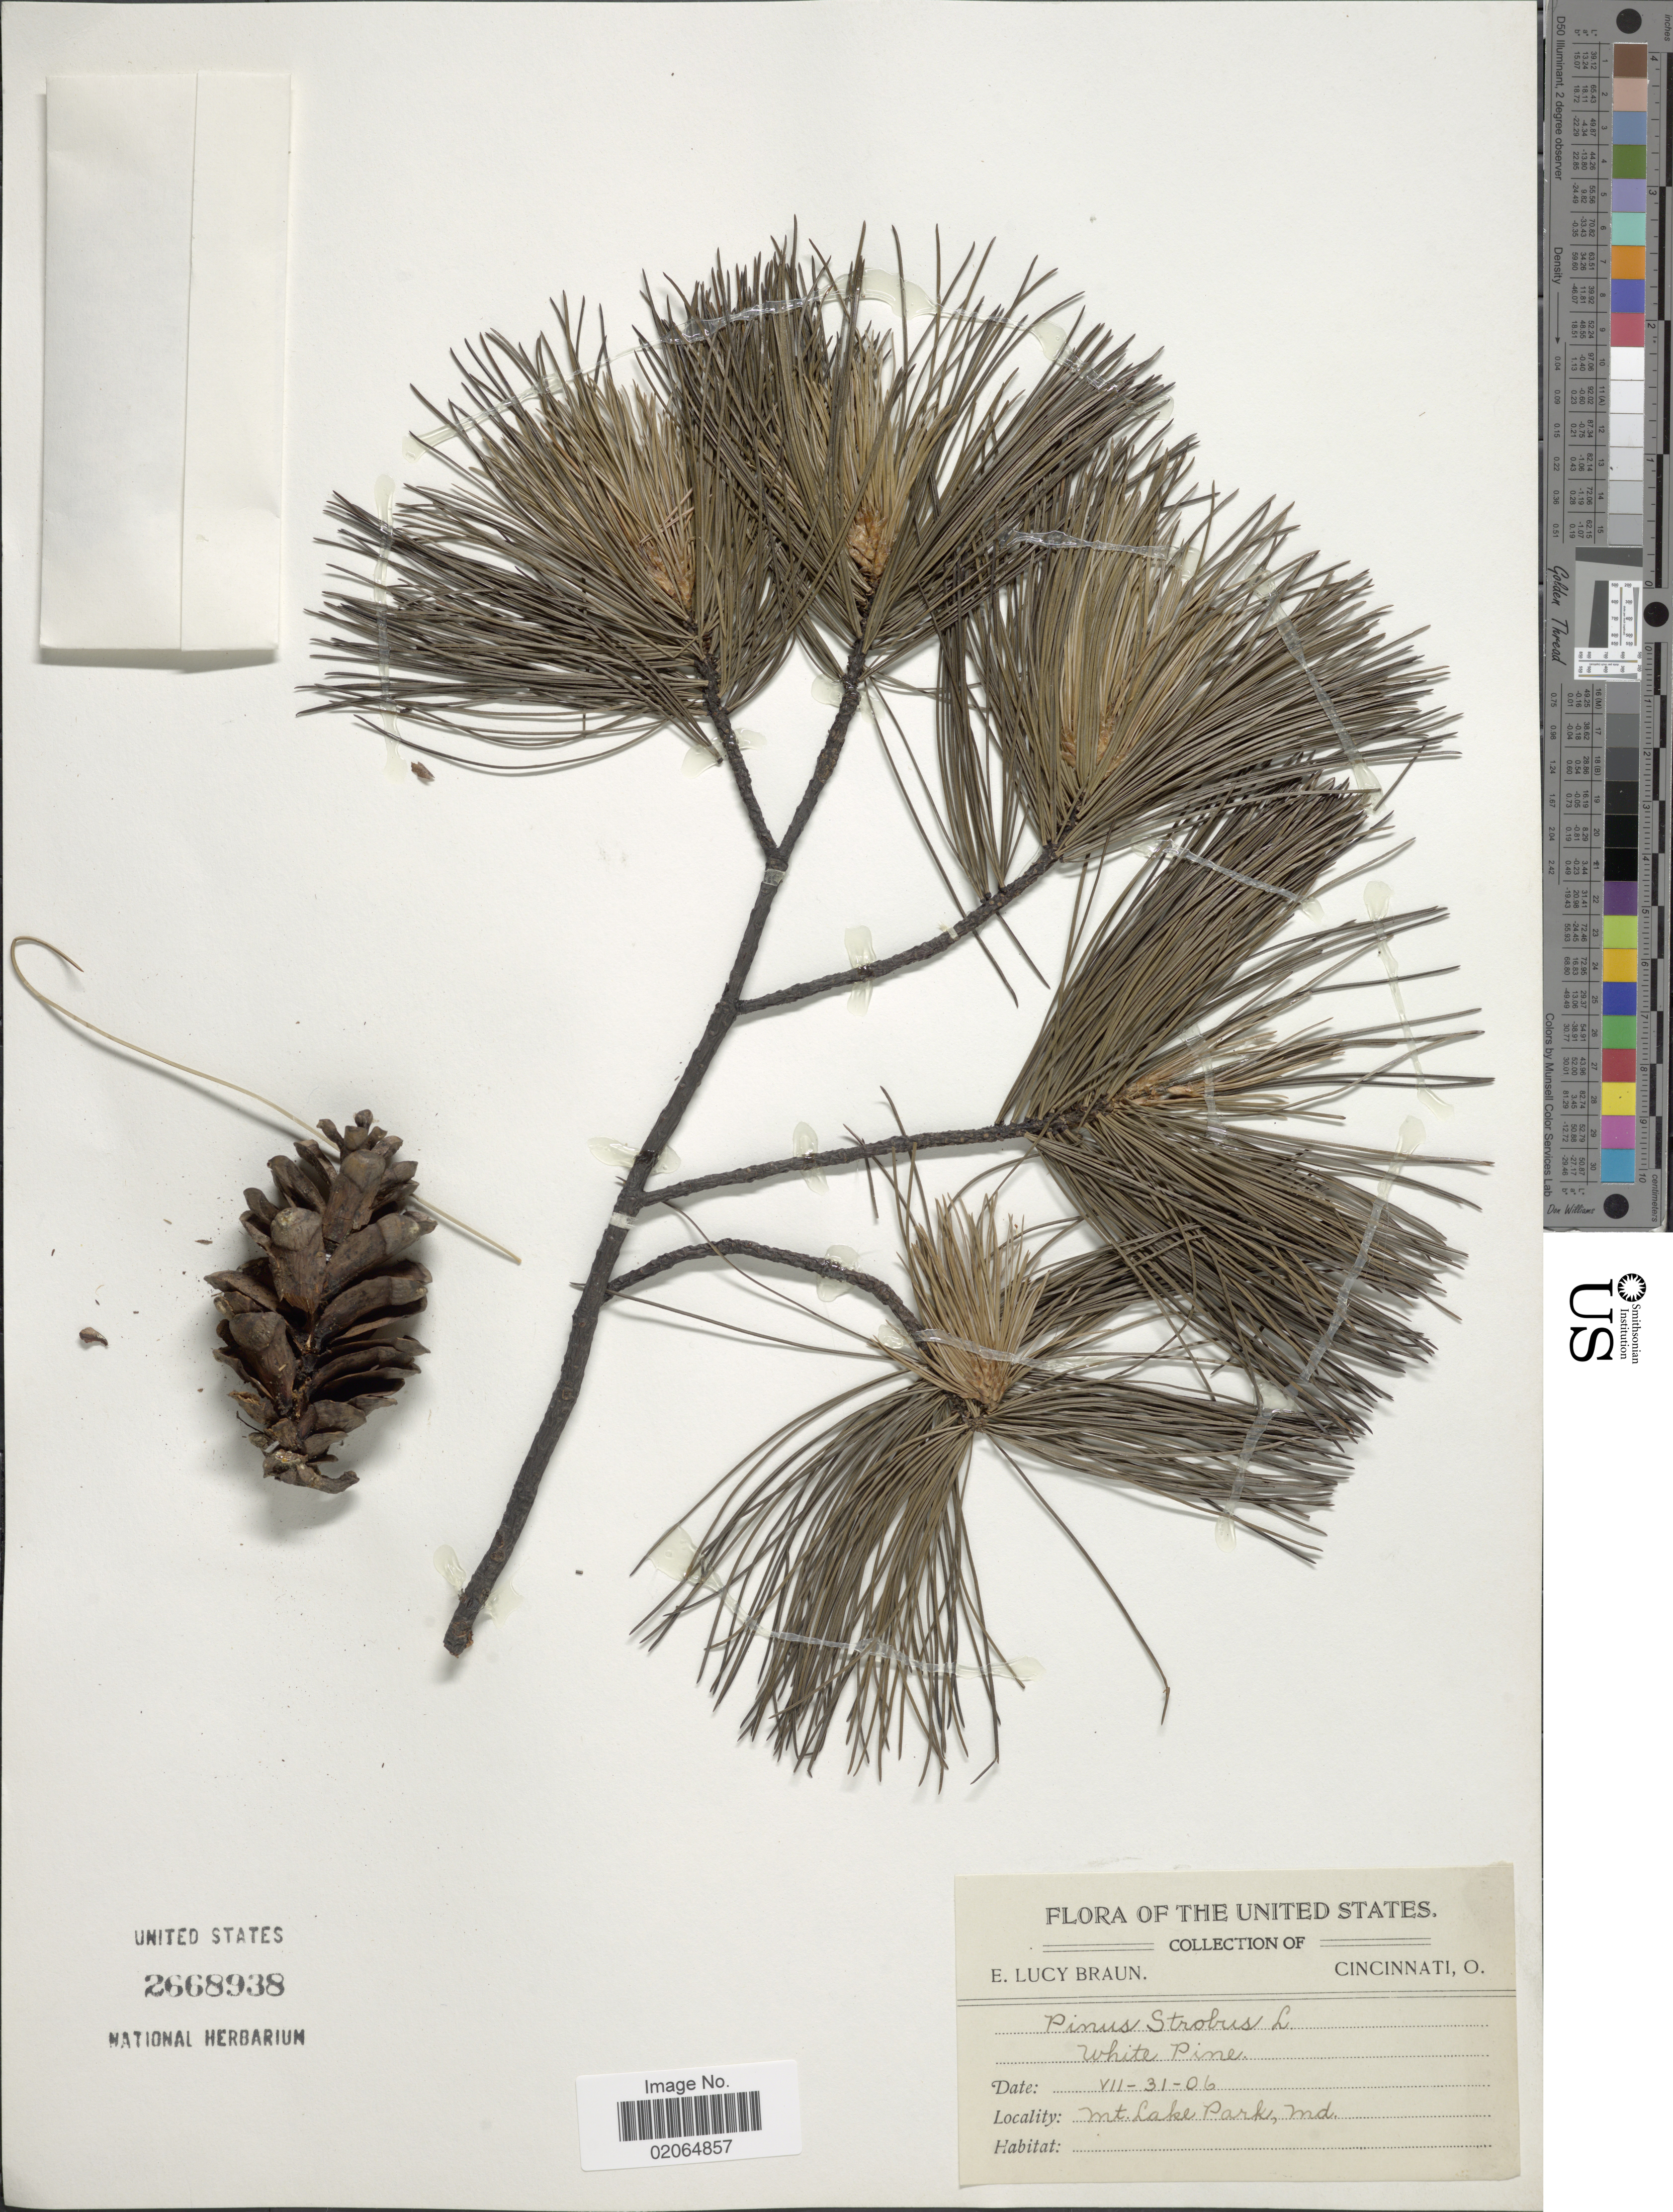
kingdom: Plantae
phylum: Tracheophyta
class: Pinopsida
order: Pinales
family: Pinaceae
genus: Pinus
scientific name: Pinus strobus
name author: L.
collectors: E. L. Braun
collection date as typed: Transcribed d/m/y: 3/10/6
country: United States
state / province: Maryland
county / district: Garrett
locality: Mt. Lake Park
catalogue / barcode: US 2668938